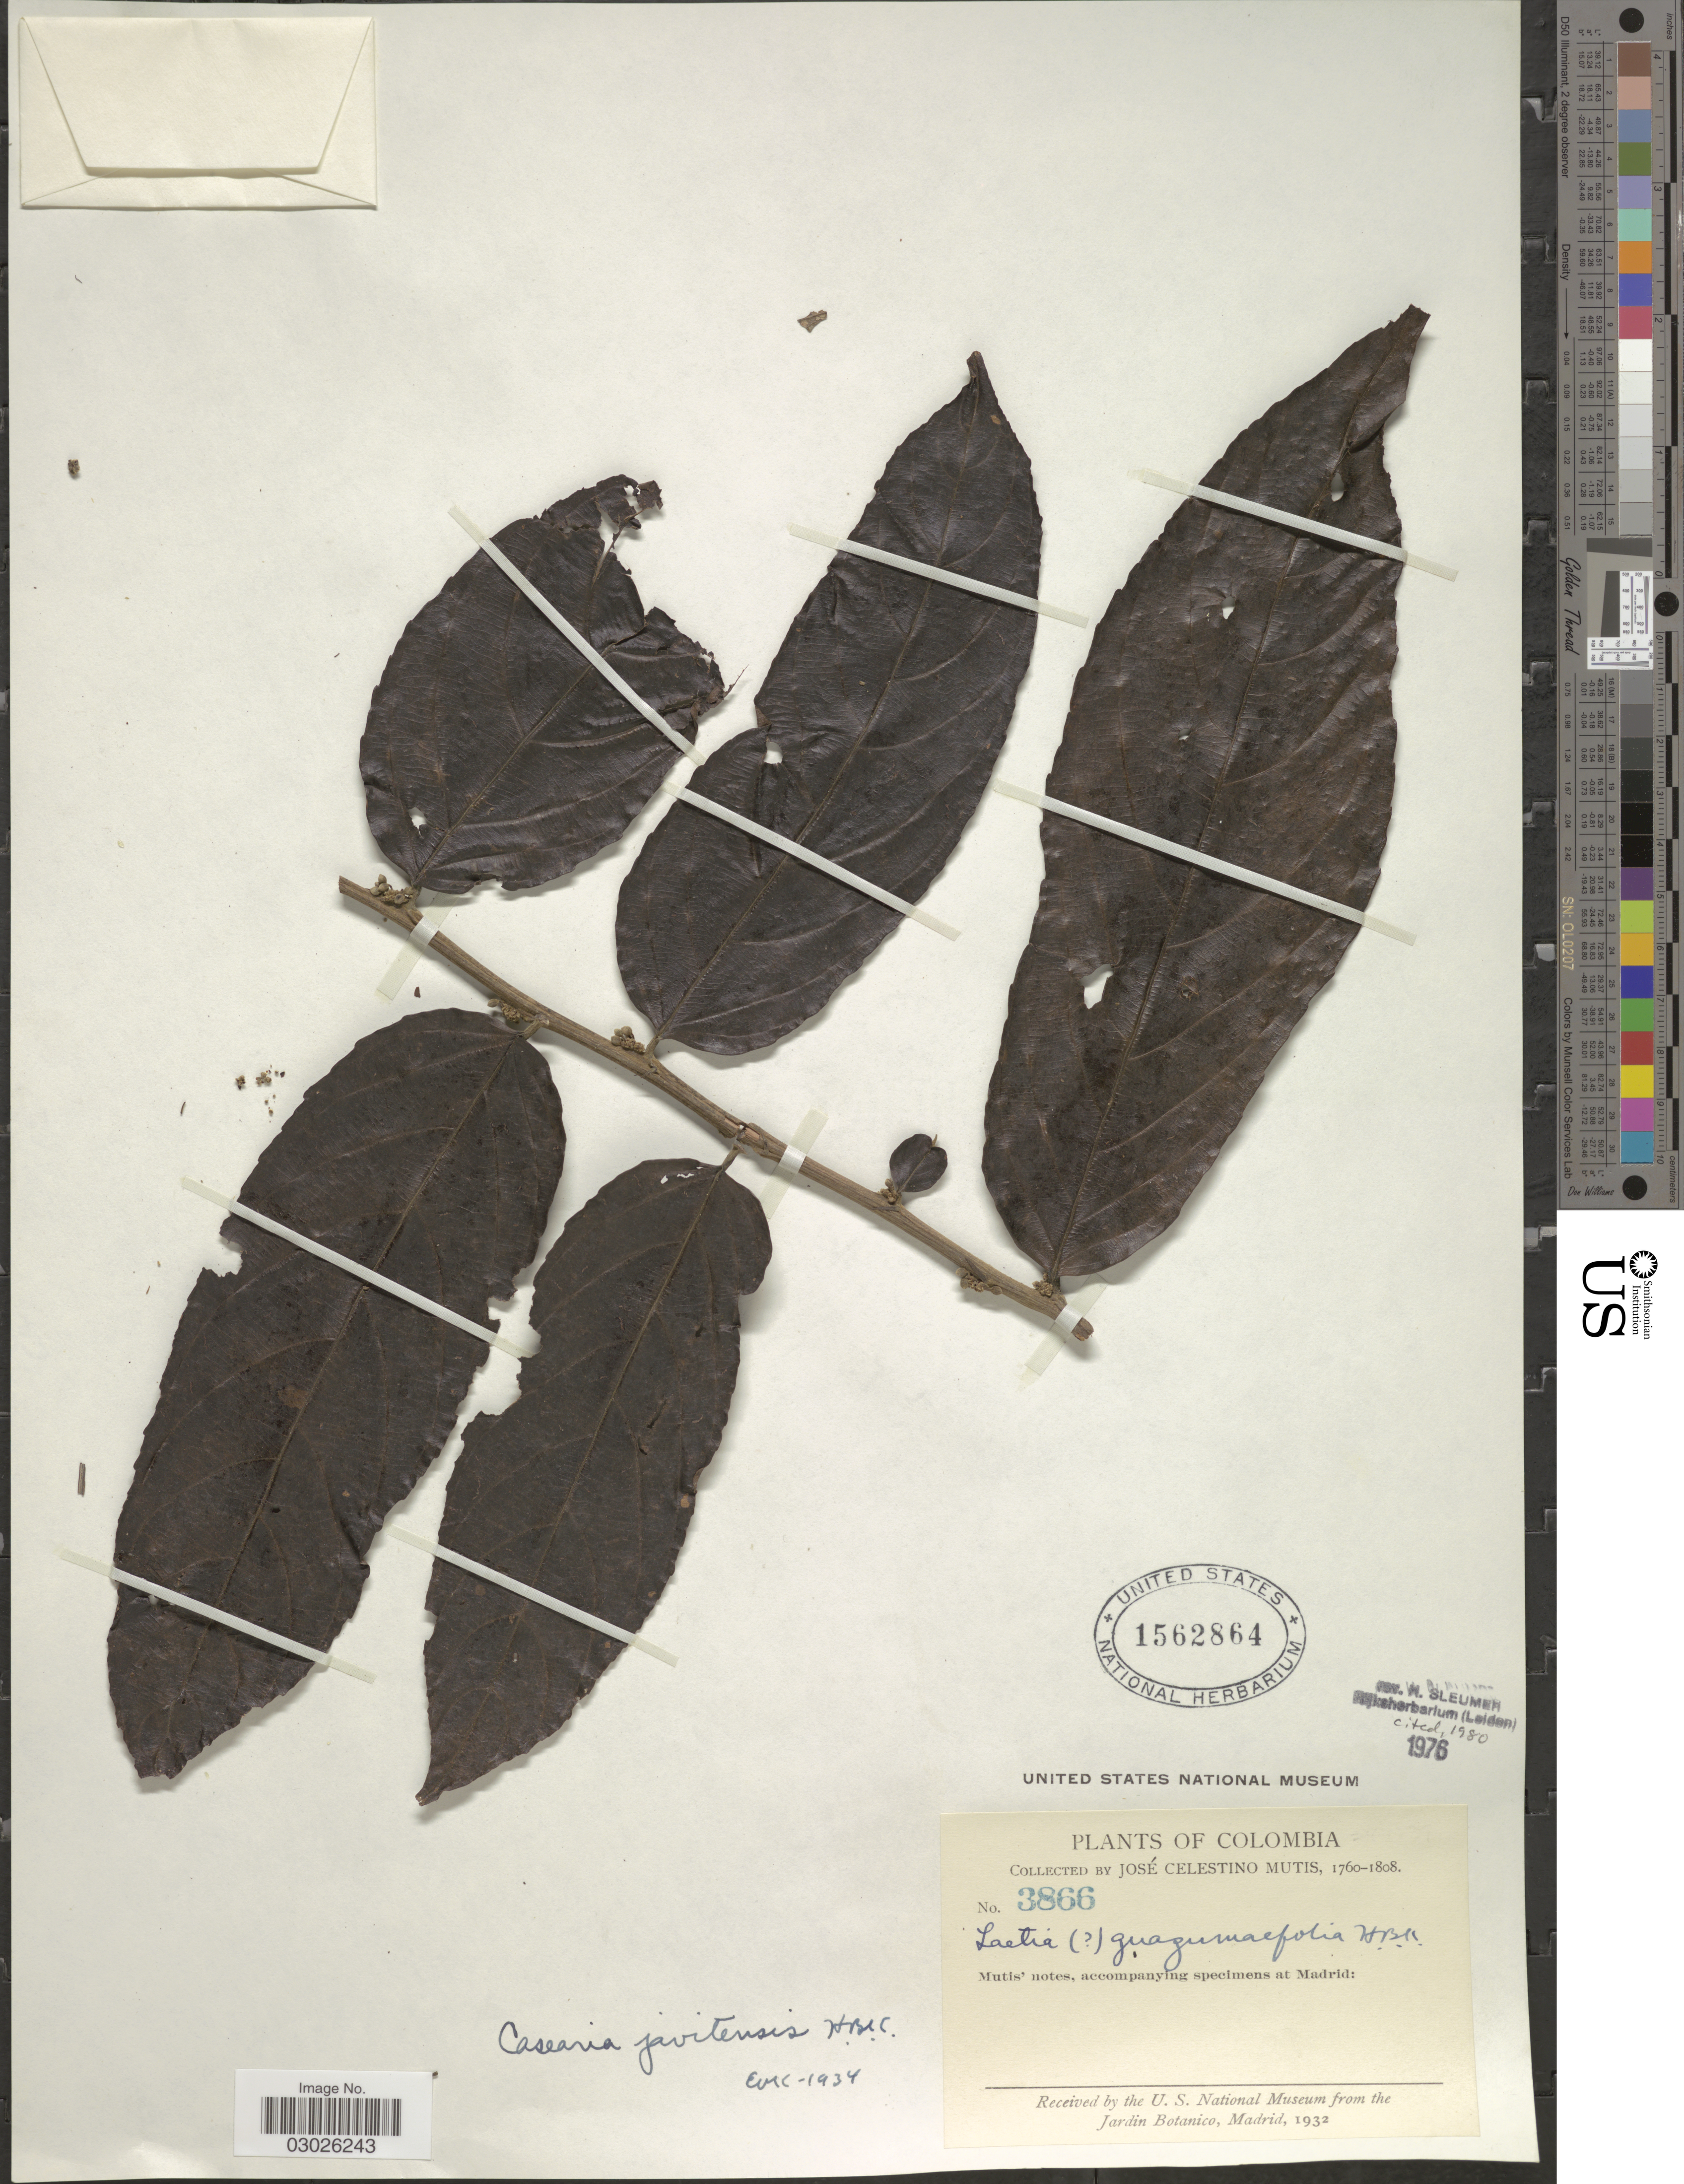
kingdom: Plantae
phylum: Tracheophyta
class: Magnoliopsida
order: Malpighiales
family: Salicaceae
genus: Piparea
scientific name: Piparea multiflora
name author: C.F. Gaertn.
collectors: J. C. B. Mutis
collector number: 3866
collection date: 1760/1808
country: Colombia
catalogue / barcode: US 1562864